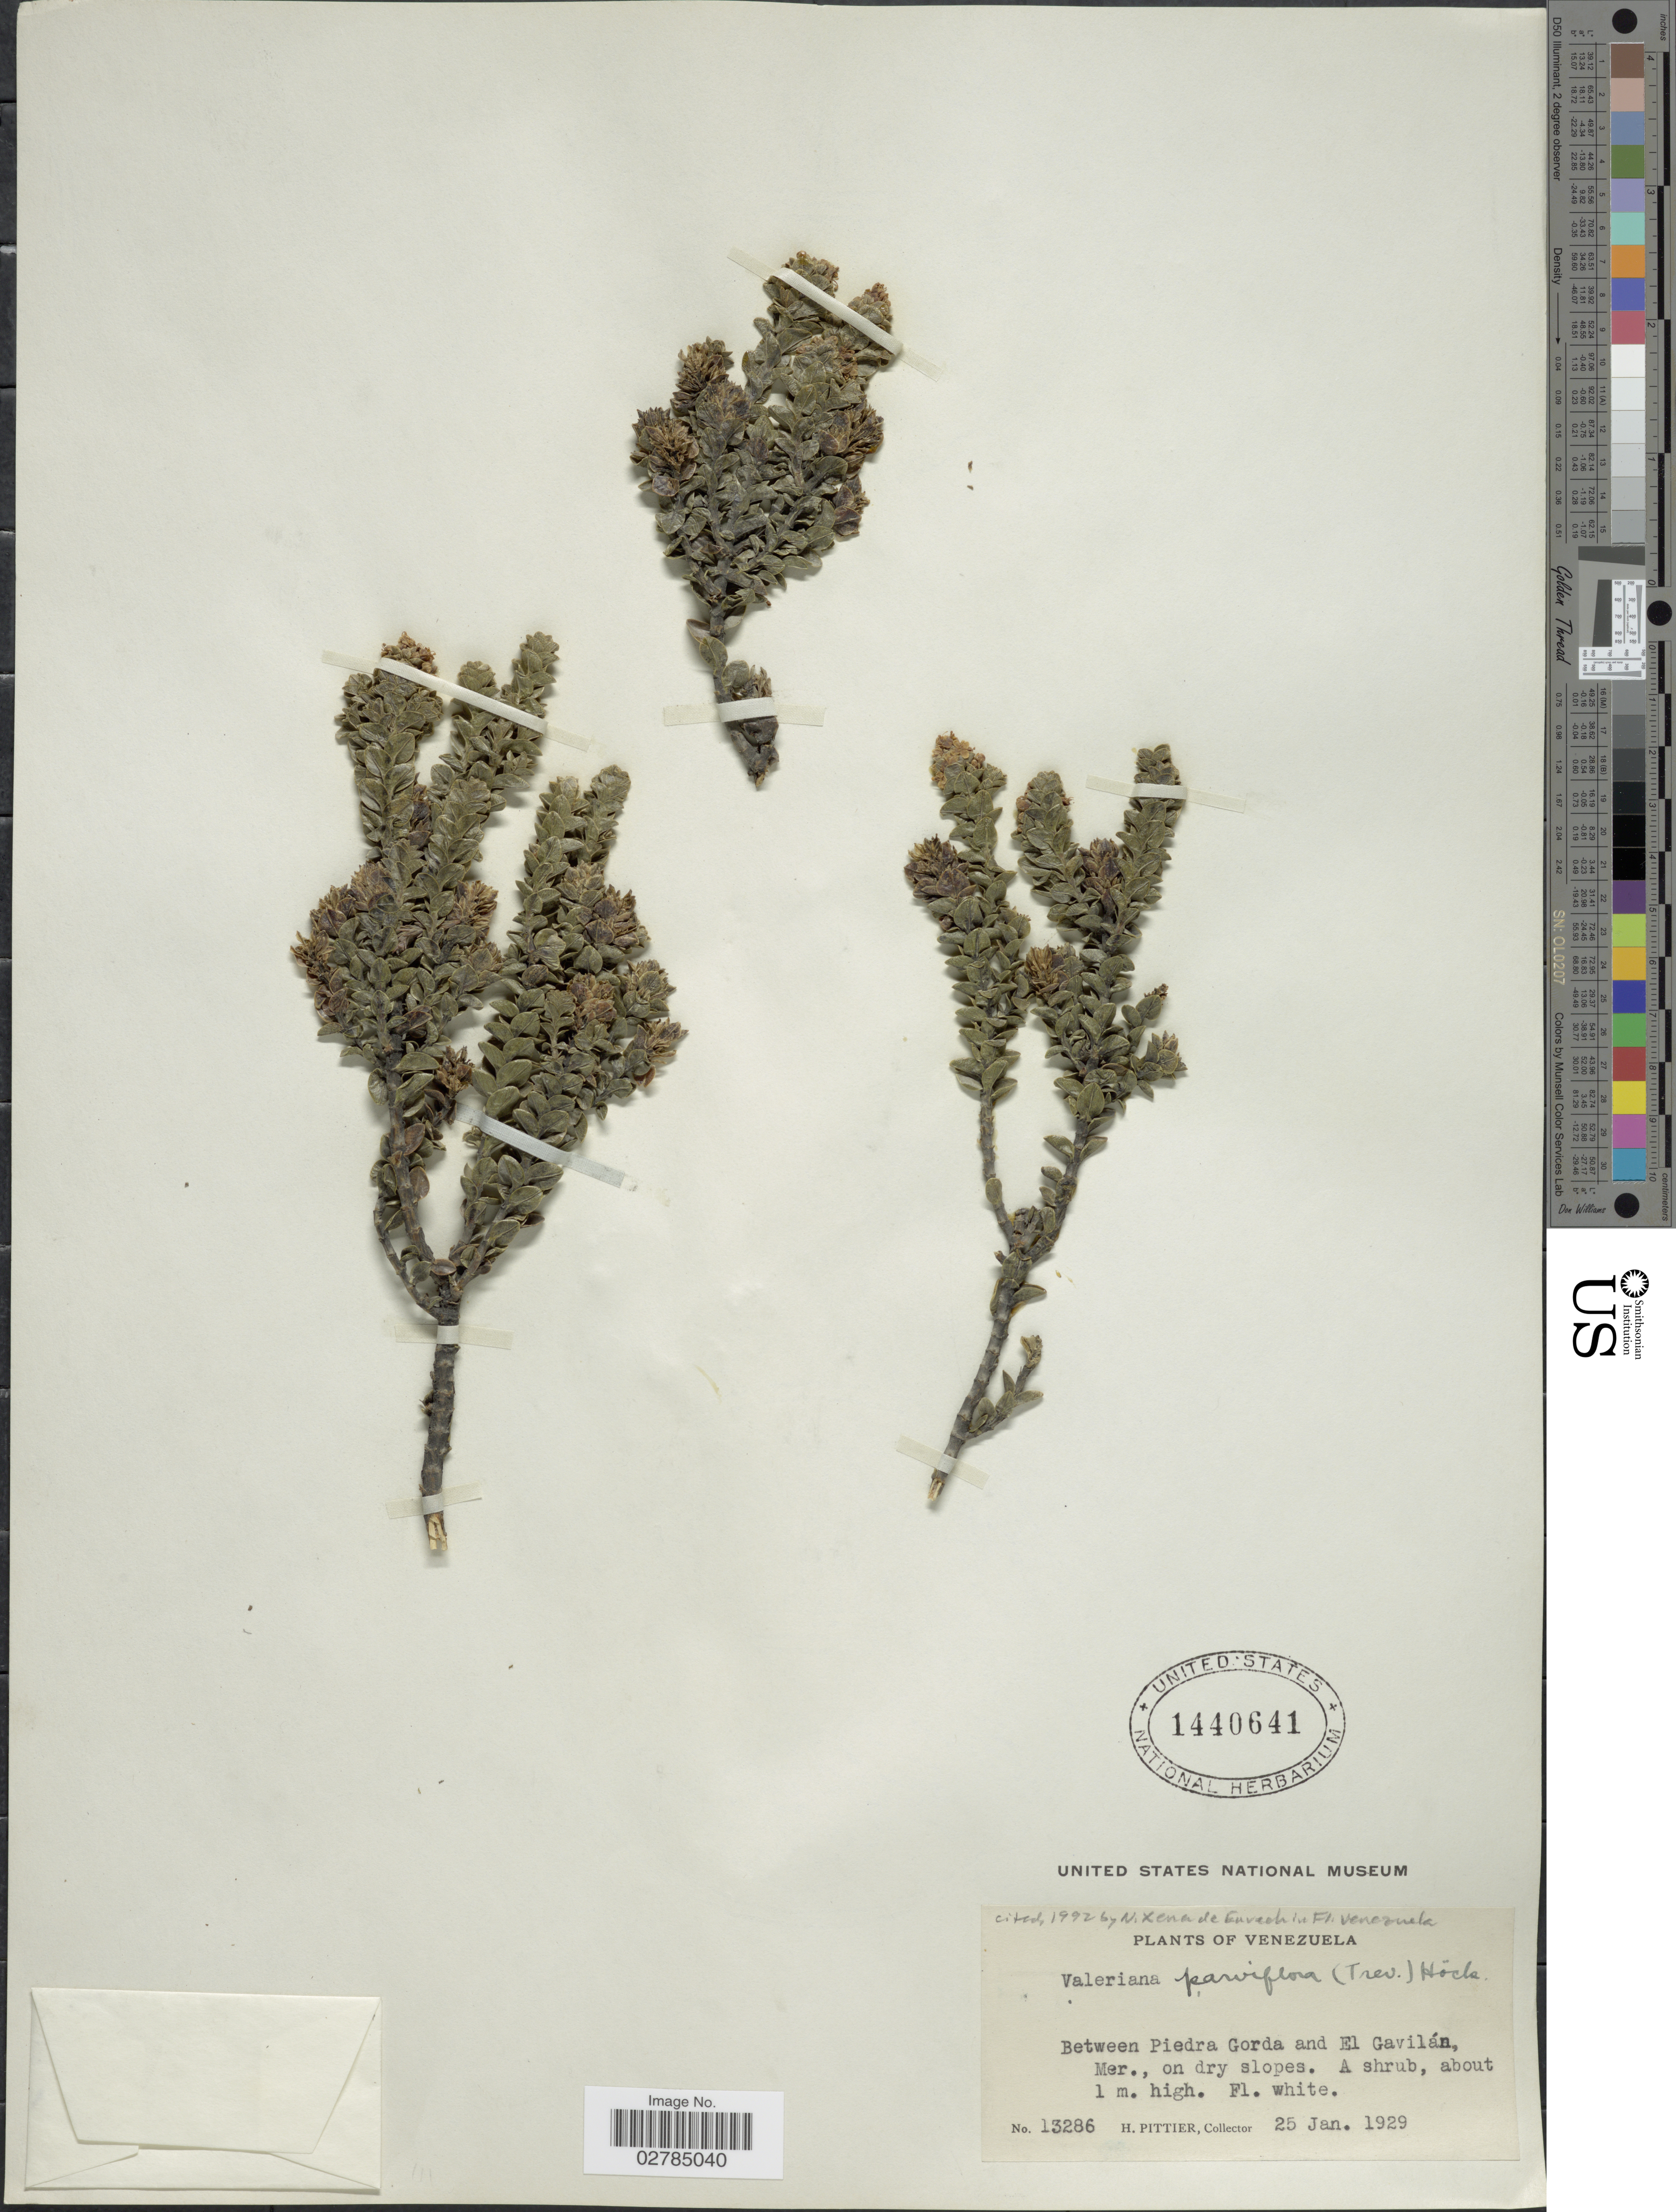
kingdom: Plantae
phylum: Tracheophyta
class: Magnoliopsida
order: Dipsacales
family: Caprifoliaceae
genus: Valeriana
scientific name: Valeriana parviflora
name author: Miégev.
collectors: H. F. Pittier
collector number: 13286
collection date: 1929-01-25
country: Venezuela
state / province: Mérida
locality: Between Piedra Gorda and El Gavilán, Mer.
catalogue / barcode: US 1440641